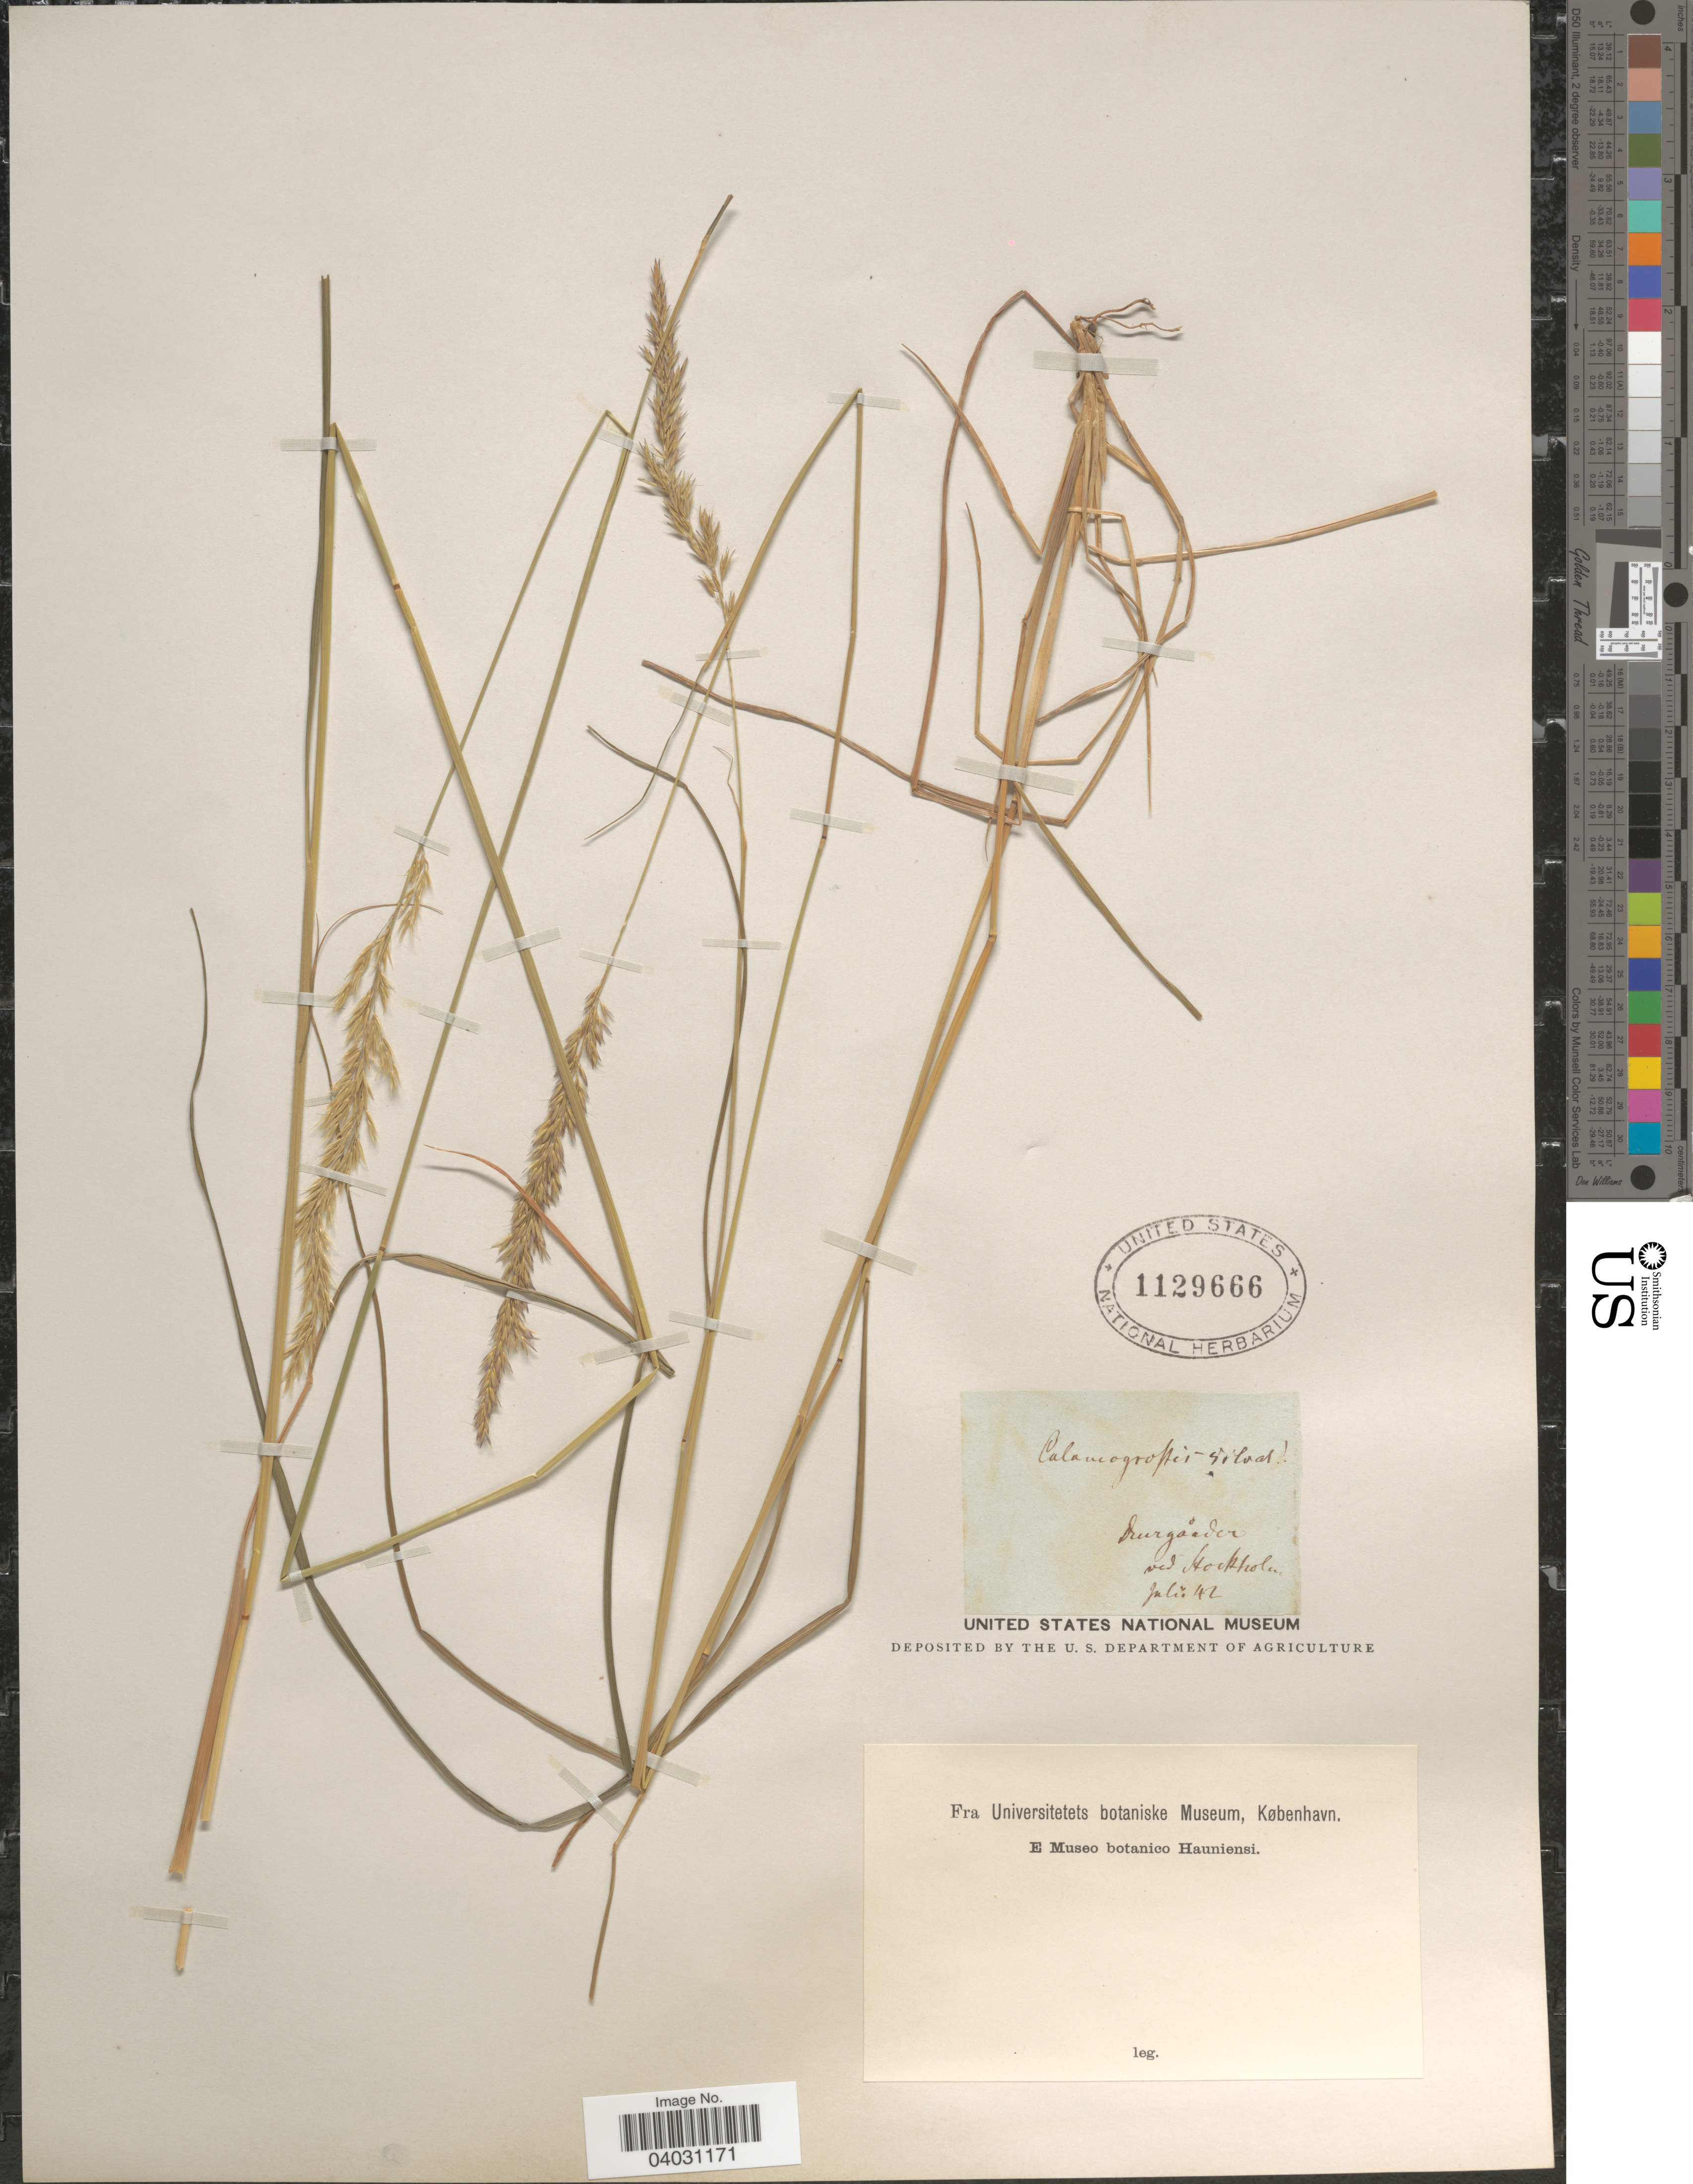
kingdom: Plantae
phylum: Tracheophyta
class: Liliopsida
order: Poales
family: Poaceae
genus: Calamagrostis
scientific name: Calamagrostis arundinacea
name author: (L.) Roth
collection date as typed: Transcribed d/m/y: /7/42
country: Sweden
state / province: Stockholm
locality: Durgården ved Stockholm.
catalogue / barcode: US 1129666